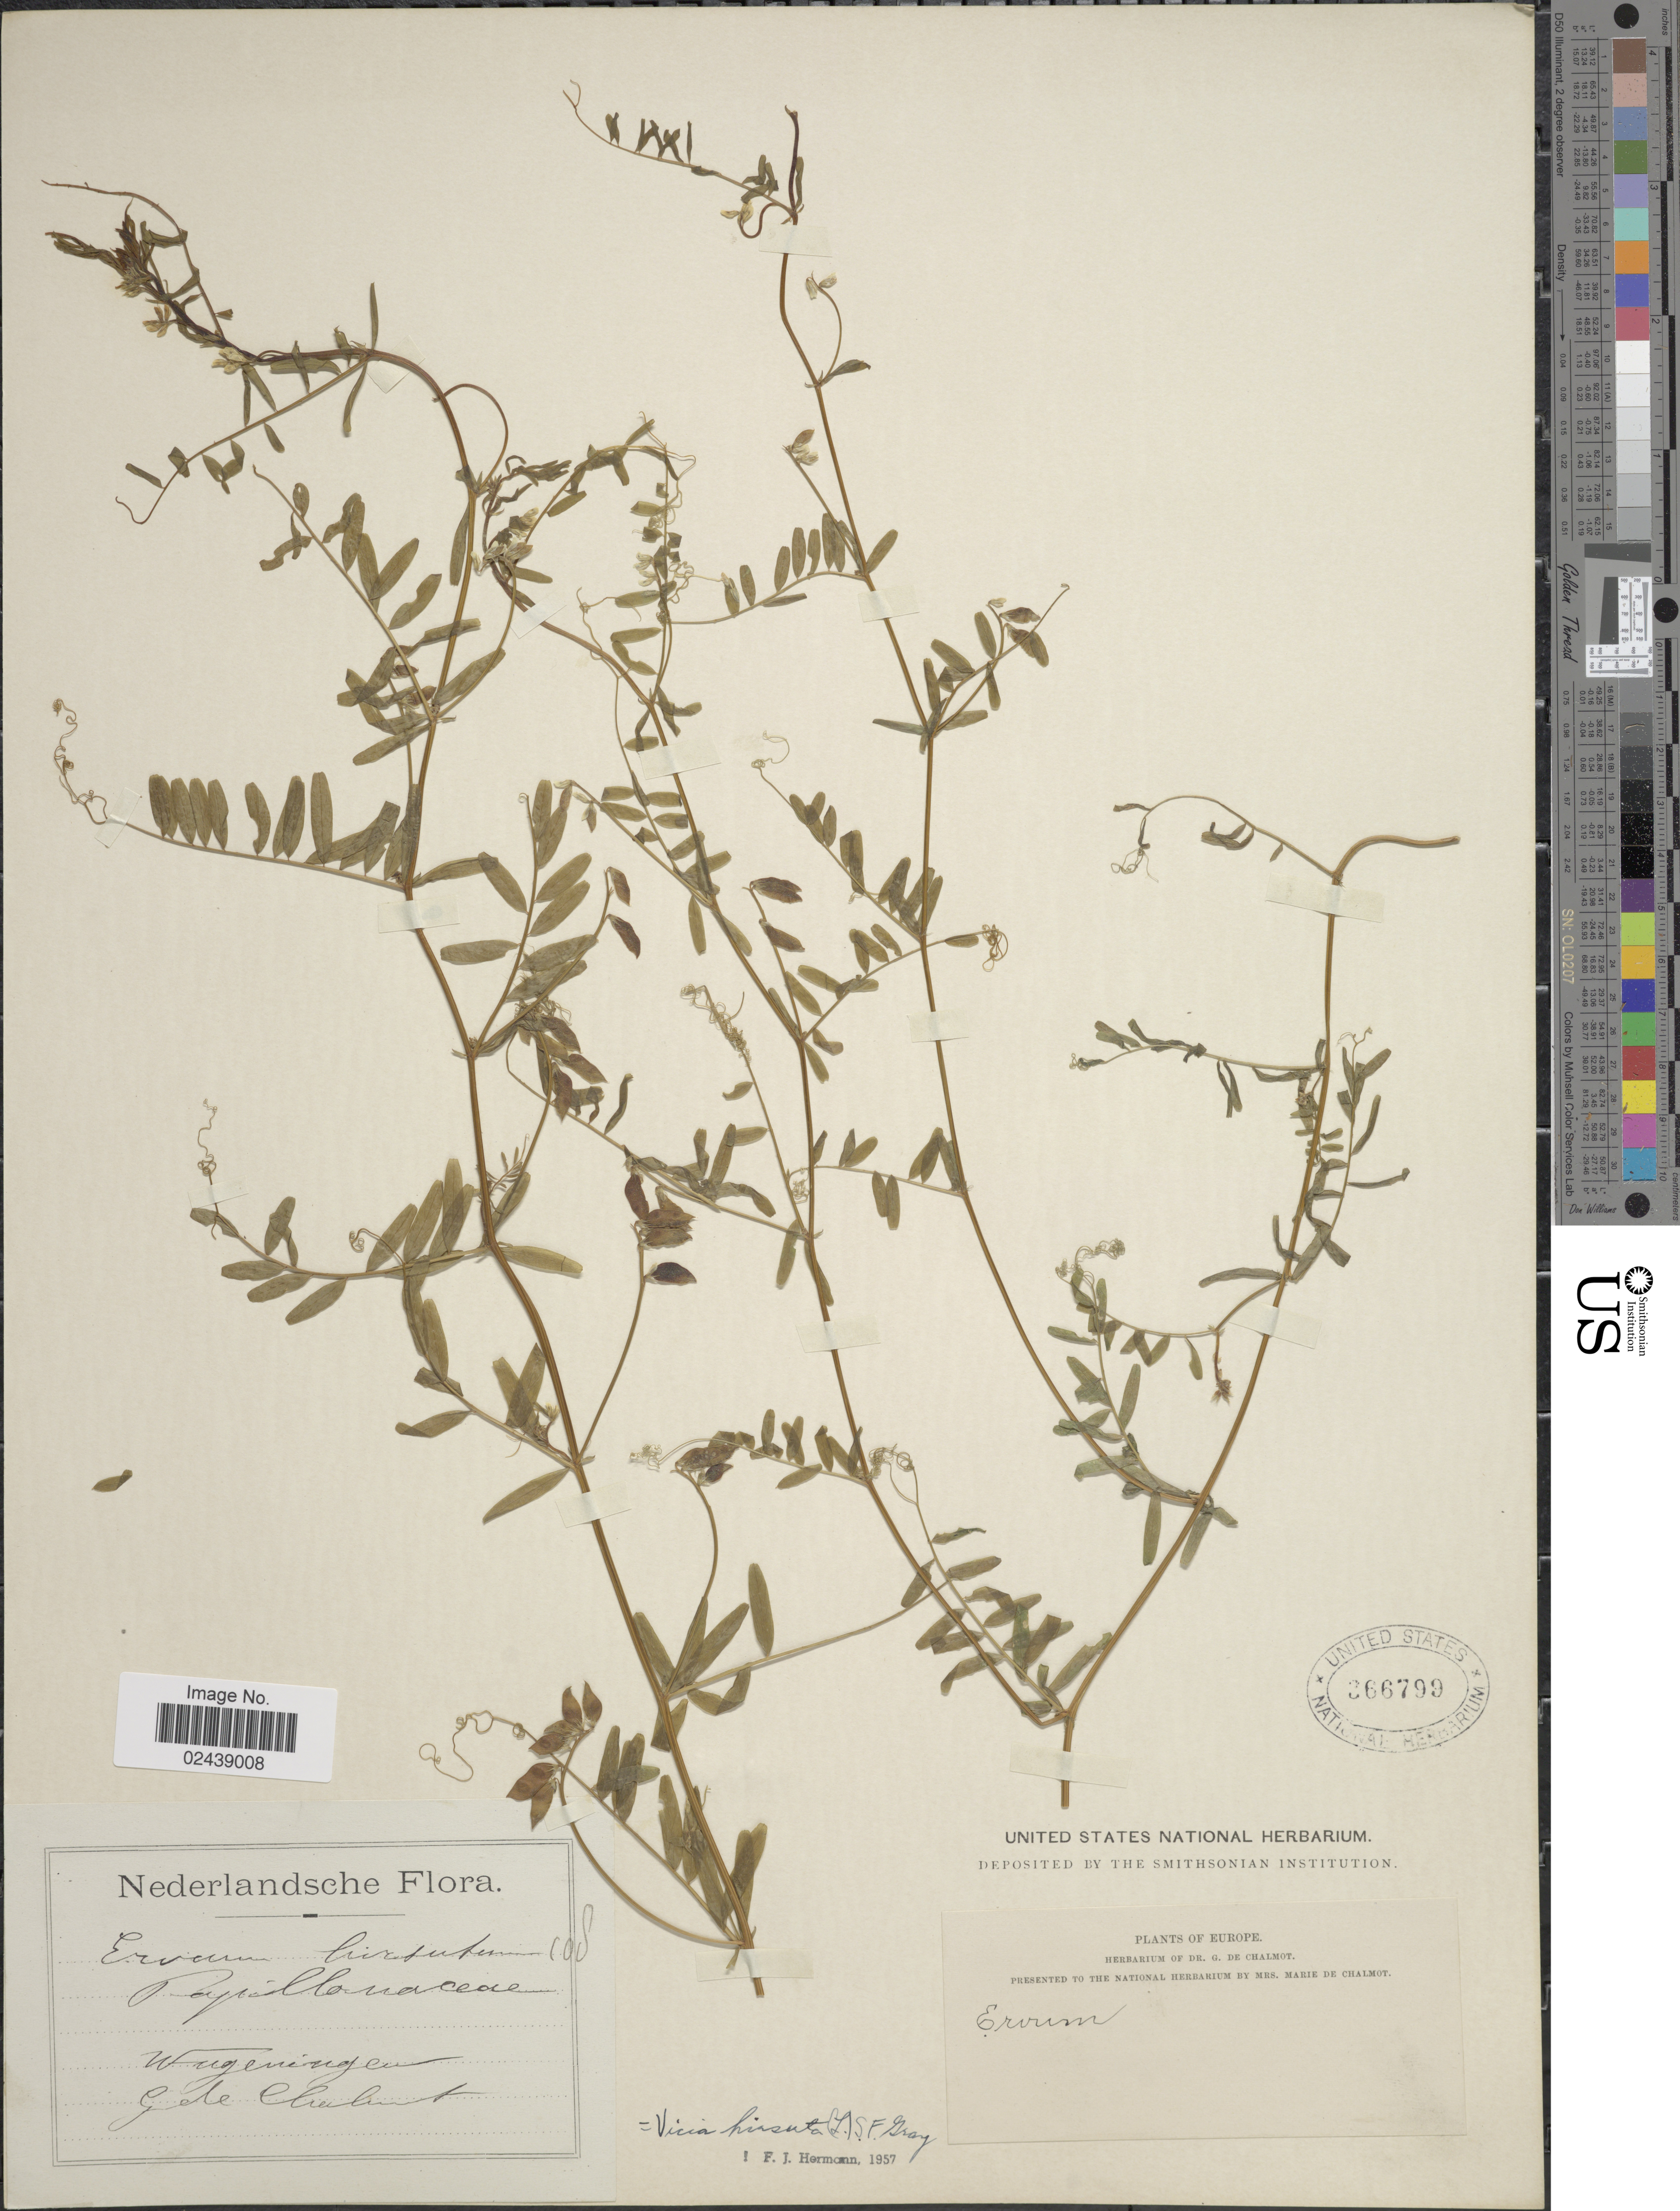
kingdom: Plantae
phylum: Tracheophyta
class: Magnoliopsida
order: Fabales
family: Fabaceae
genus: Vicia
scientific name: Vicia hirsuta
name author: (L.) A. Gray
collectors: G. de Chalmot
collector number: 108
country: Netherlands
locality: Wageningen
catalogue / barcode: US 366799